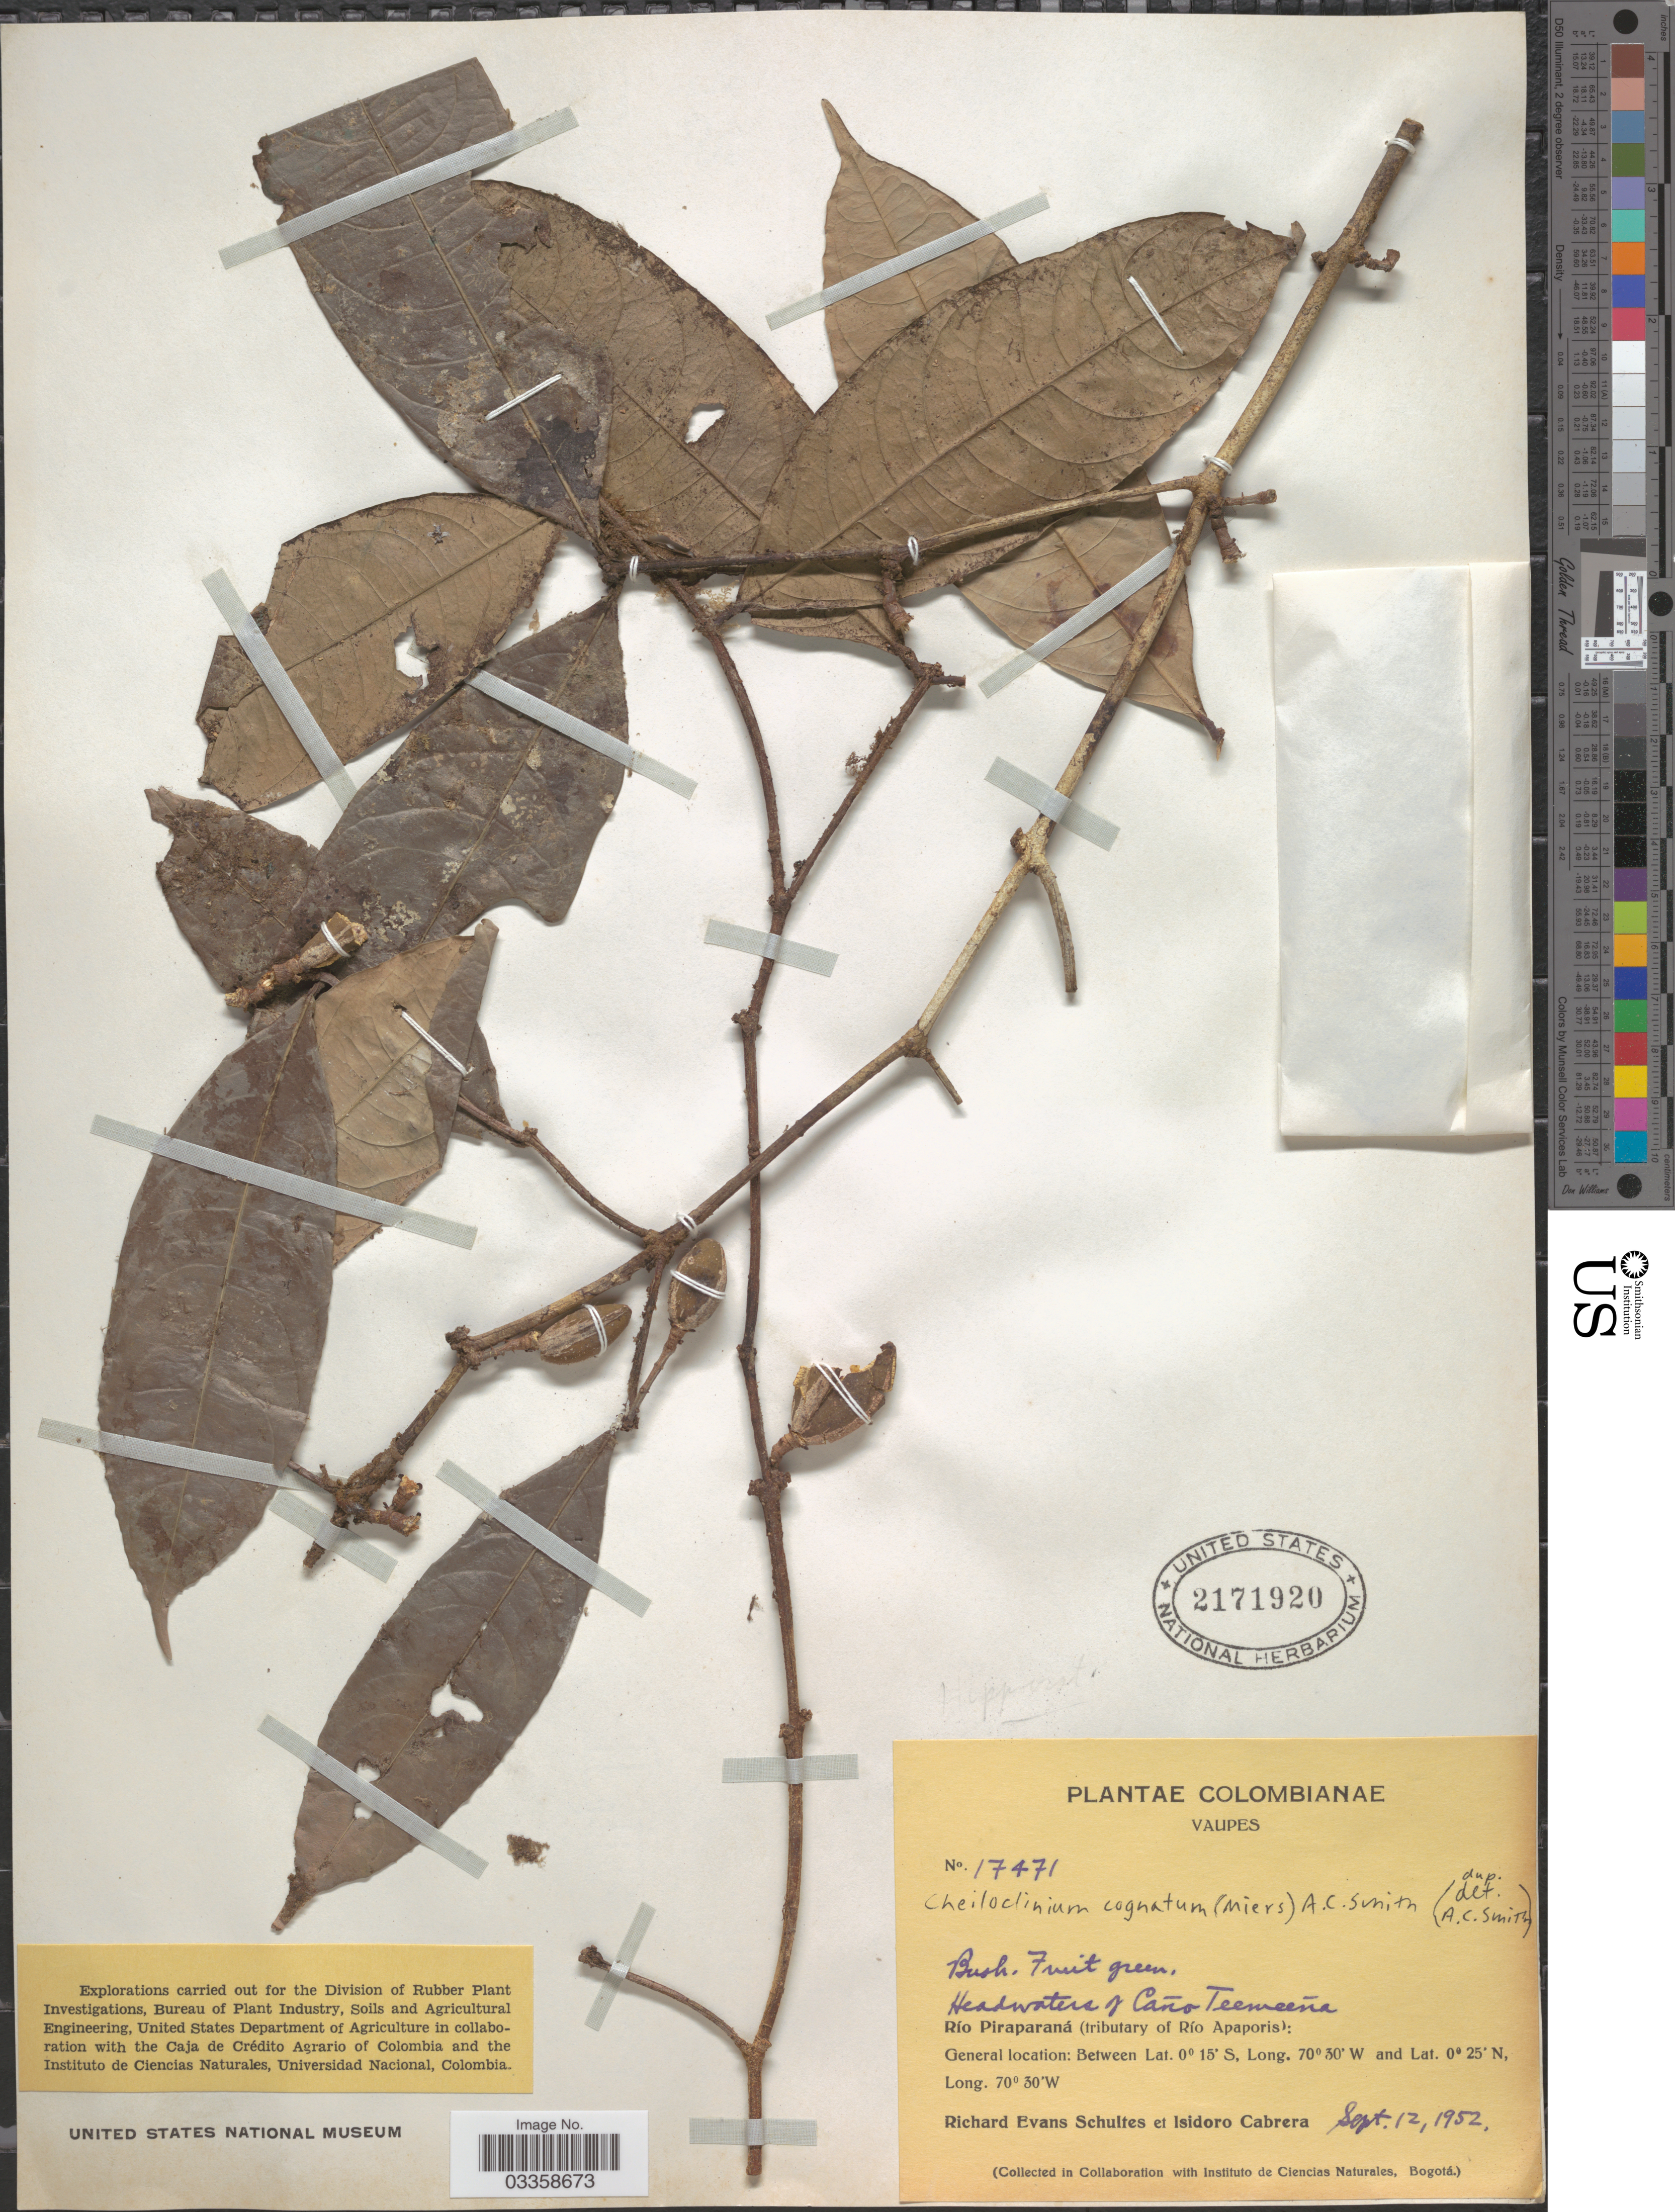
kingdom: Plantae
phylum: Tracheophyta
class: Magnoliopsida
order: Celastrales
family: Celastraceae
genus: Cheiloclinium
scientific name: Cheiloclinium cognatum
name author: (Miers) A.C. Sm.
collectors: R. E. Schultes & I. Cabrera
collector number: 17471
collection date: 1952-09-12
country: Colombia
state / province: Vaupés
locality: Headwaters of Caño Teemeeña, Río Piraparaná (tributary of Río Apaporis).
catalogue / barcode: US 2171920